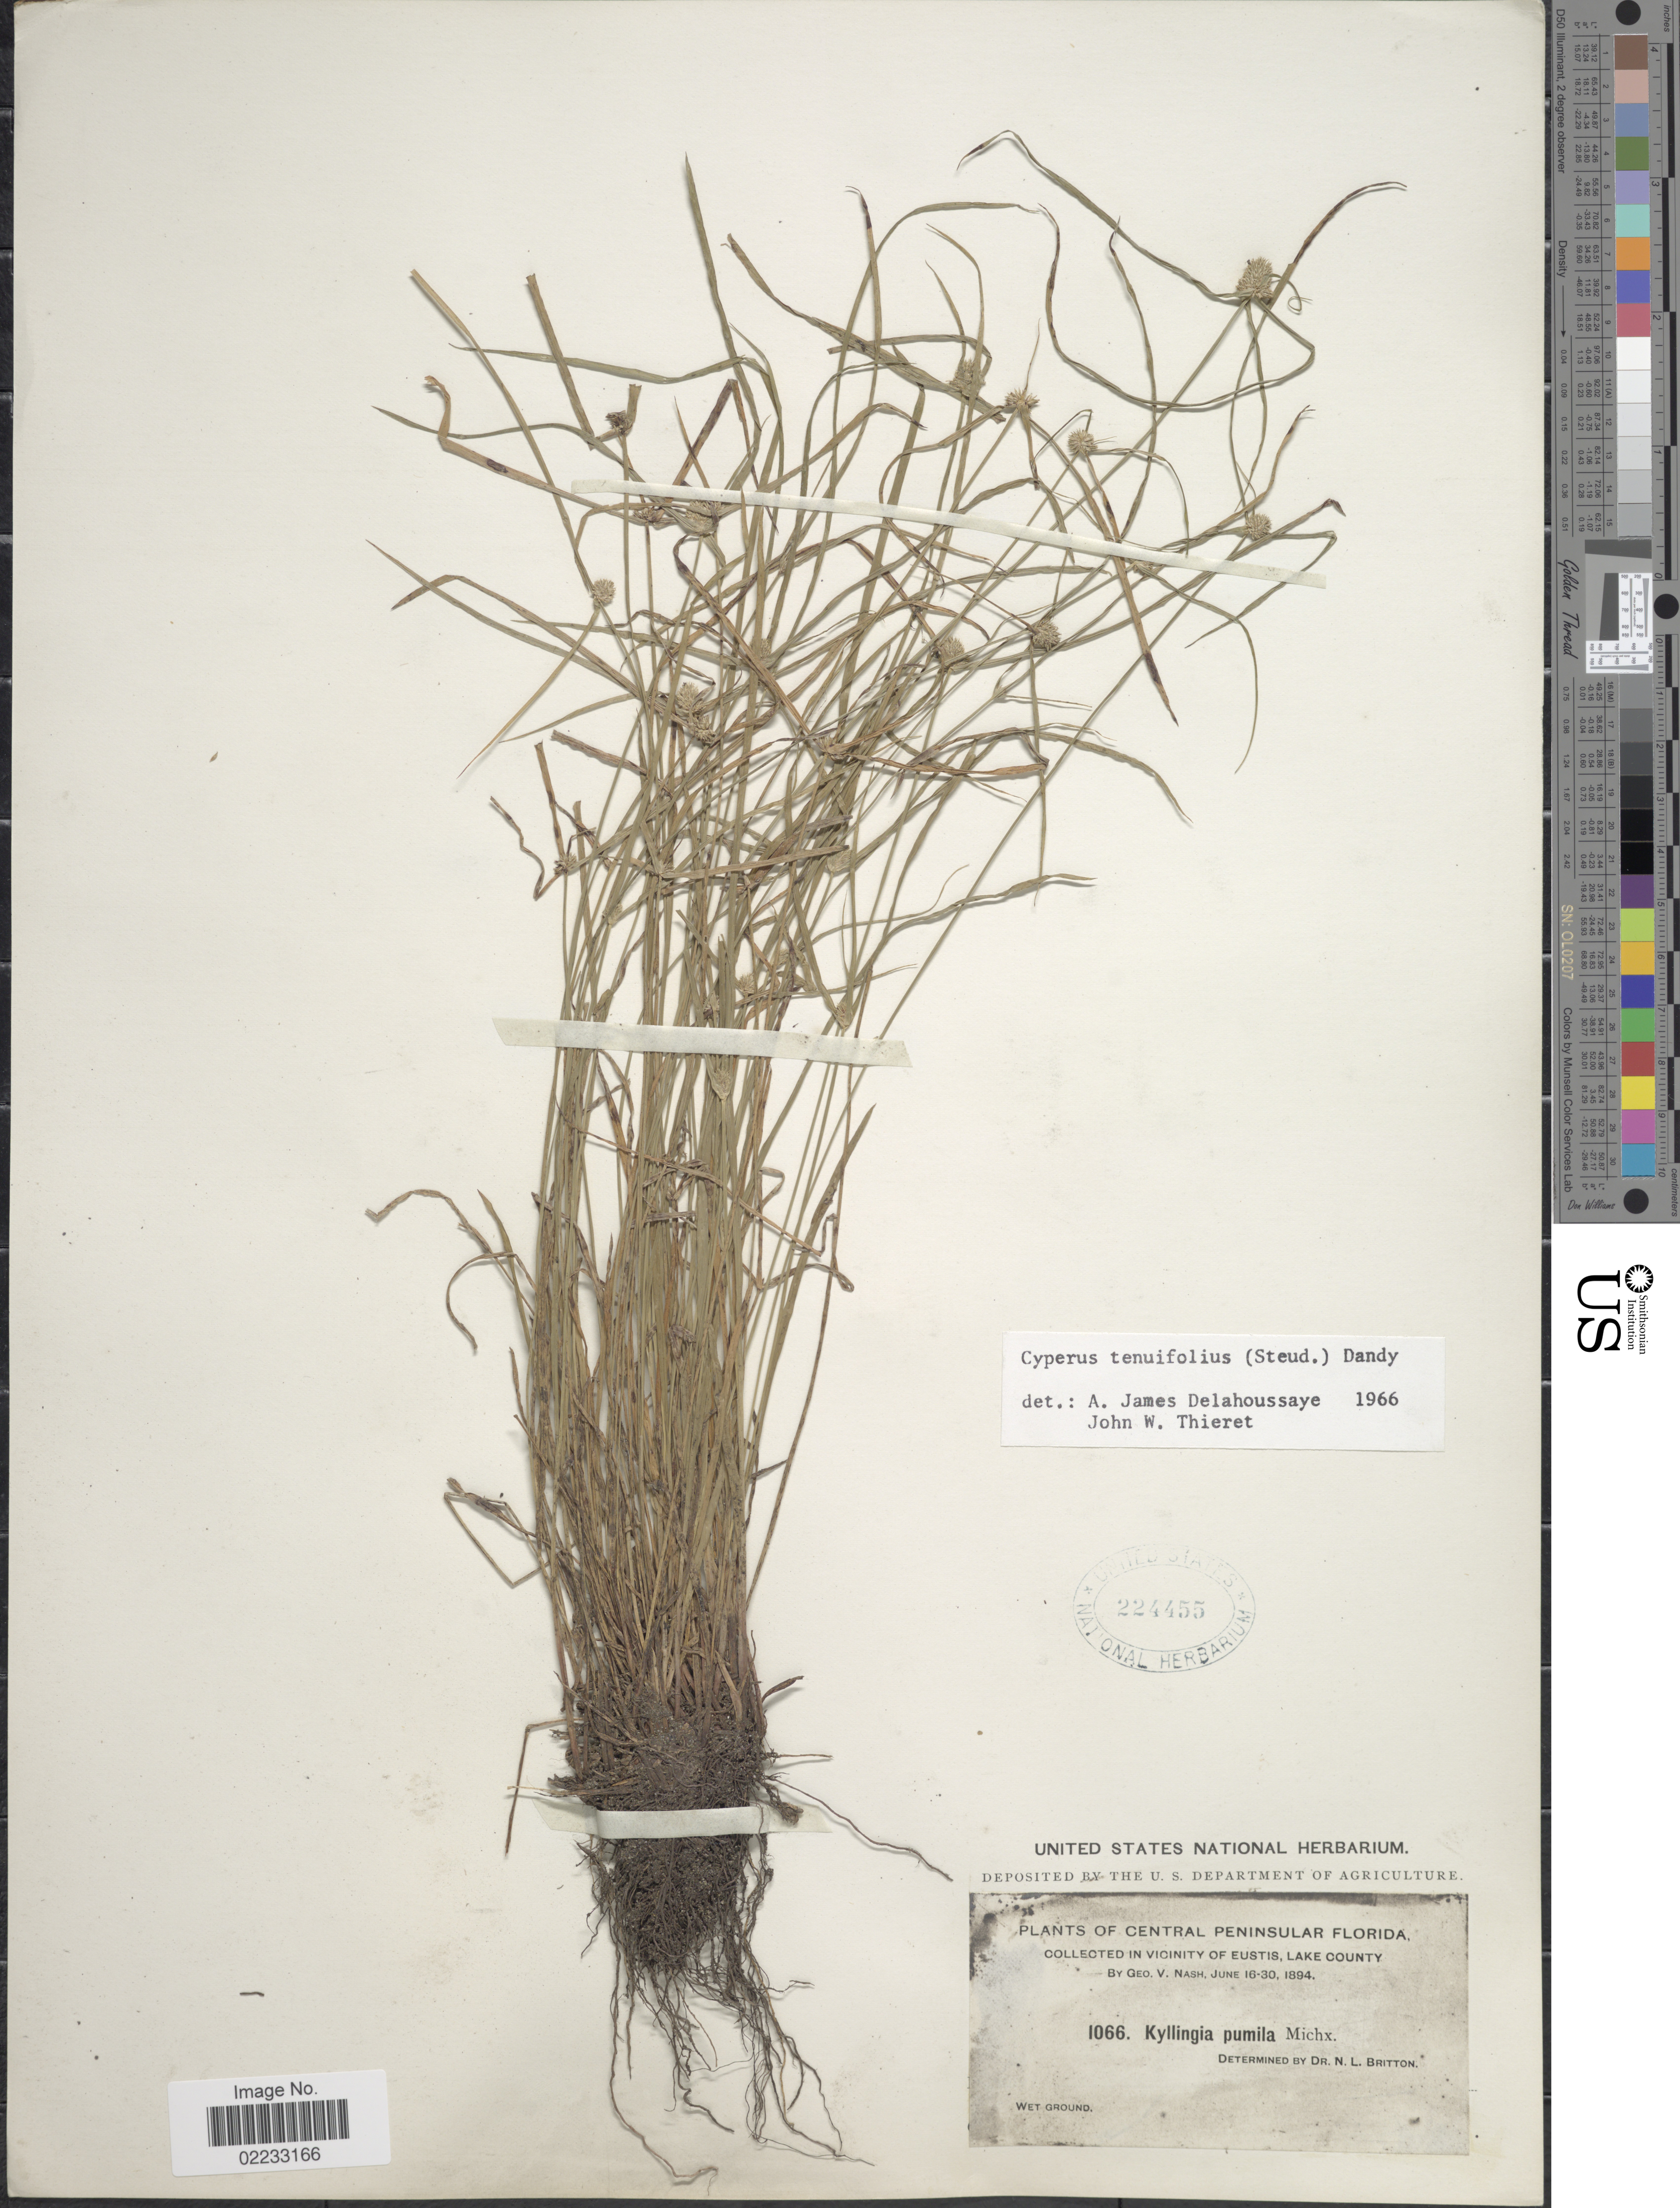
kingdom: Plantae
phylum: Tracheophyta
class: Liliopsida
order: Poales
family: Cyperaceae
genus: Cyperus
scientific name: Cyperus hortensis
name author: (Salzm. ex Steud.) Dorr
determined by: Strong, Mark T., (BOT), Smithsonian Institution - National Museum of Natural History (UNITED STATES)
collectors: G. V. Nash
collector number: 1066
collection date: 1894-06-16/1894-06-30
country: United States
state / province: Florida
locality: Central Peninsular Florida, in vicinity of Eustis, Lake County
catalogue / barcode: US 224455